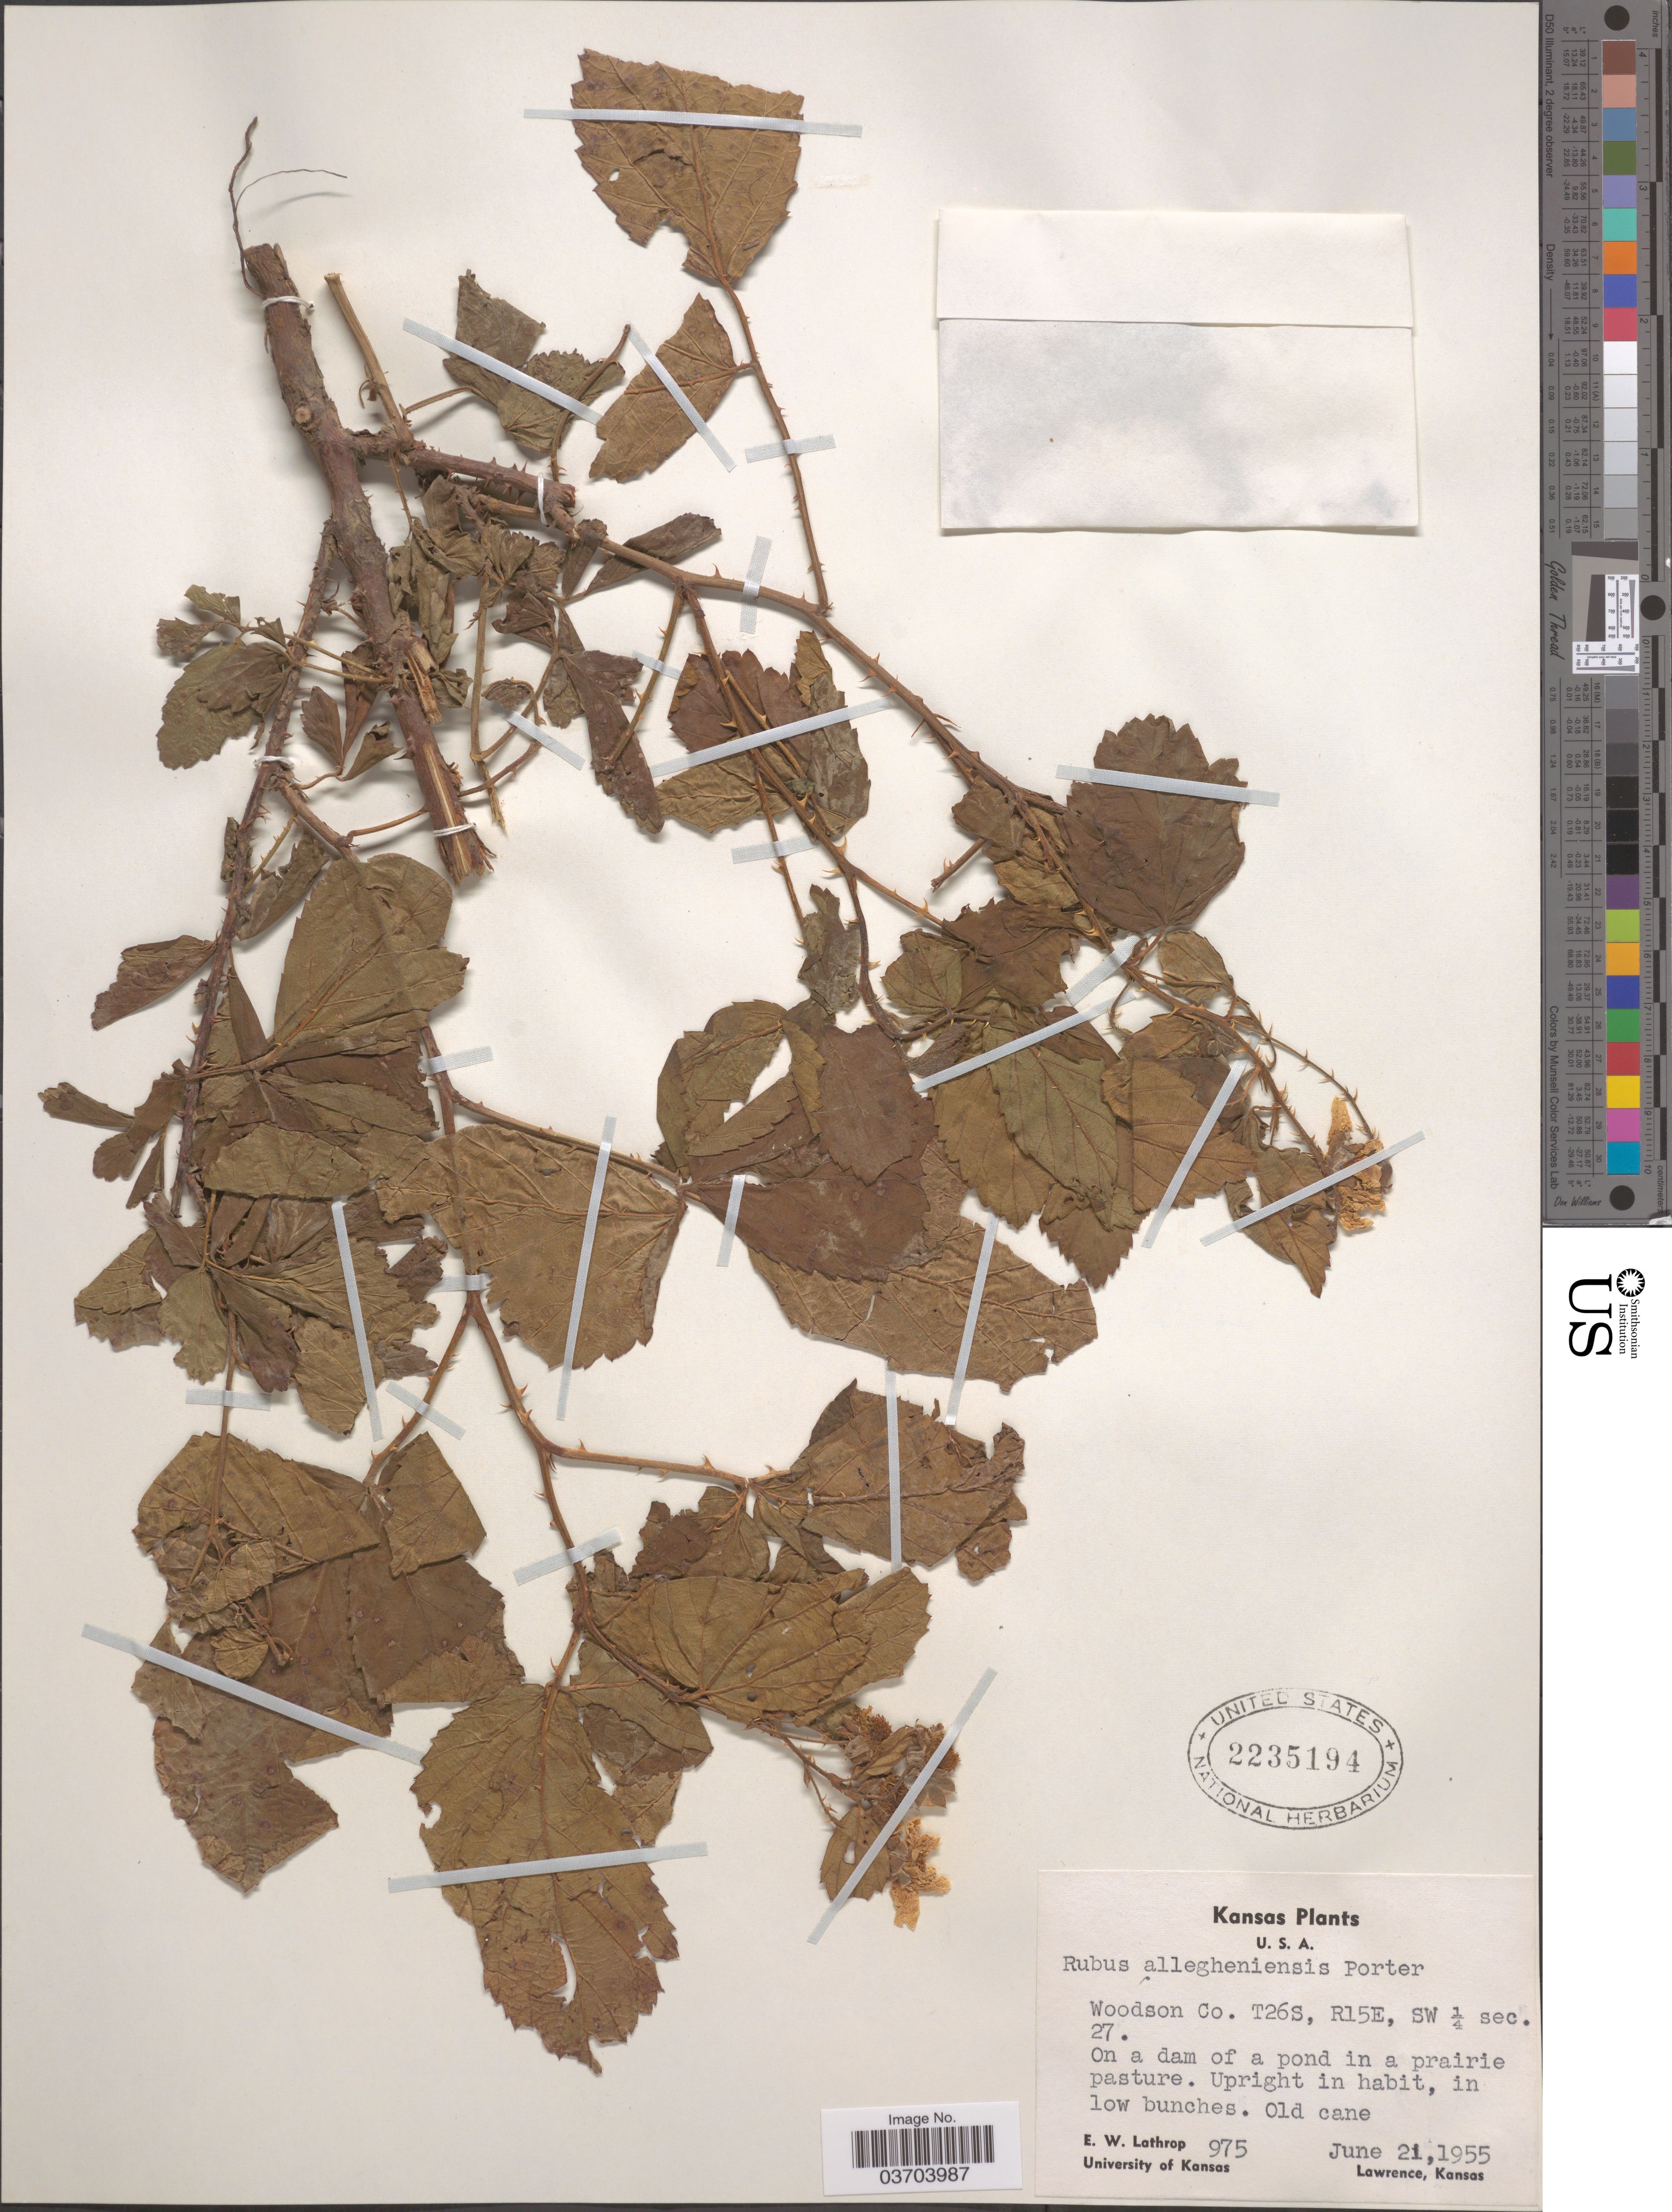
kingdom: Plantae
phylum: Tracheophyta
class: Magnoliopsida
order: Rosales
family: Rosaceae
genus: Rubus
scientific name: Rubus allegheniensis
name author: Porter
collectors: E. W. Lathrop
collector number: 975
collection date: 1955-06-21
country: United States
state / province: Kansas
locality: Woodson Co. T26S, R15E, SW ¼ sec. 27. On a dam of a pond in a prairie pasture.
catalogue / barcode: US 2235194